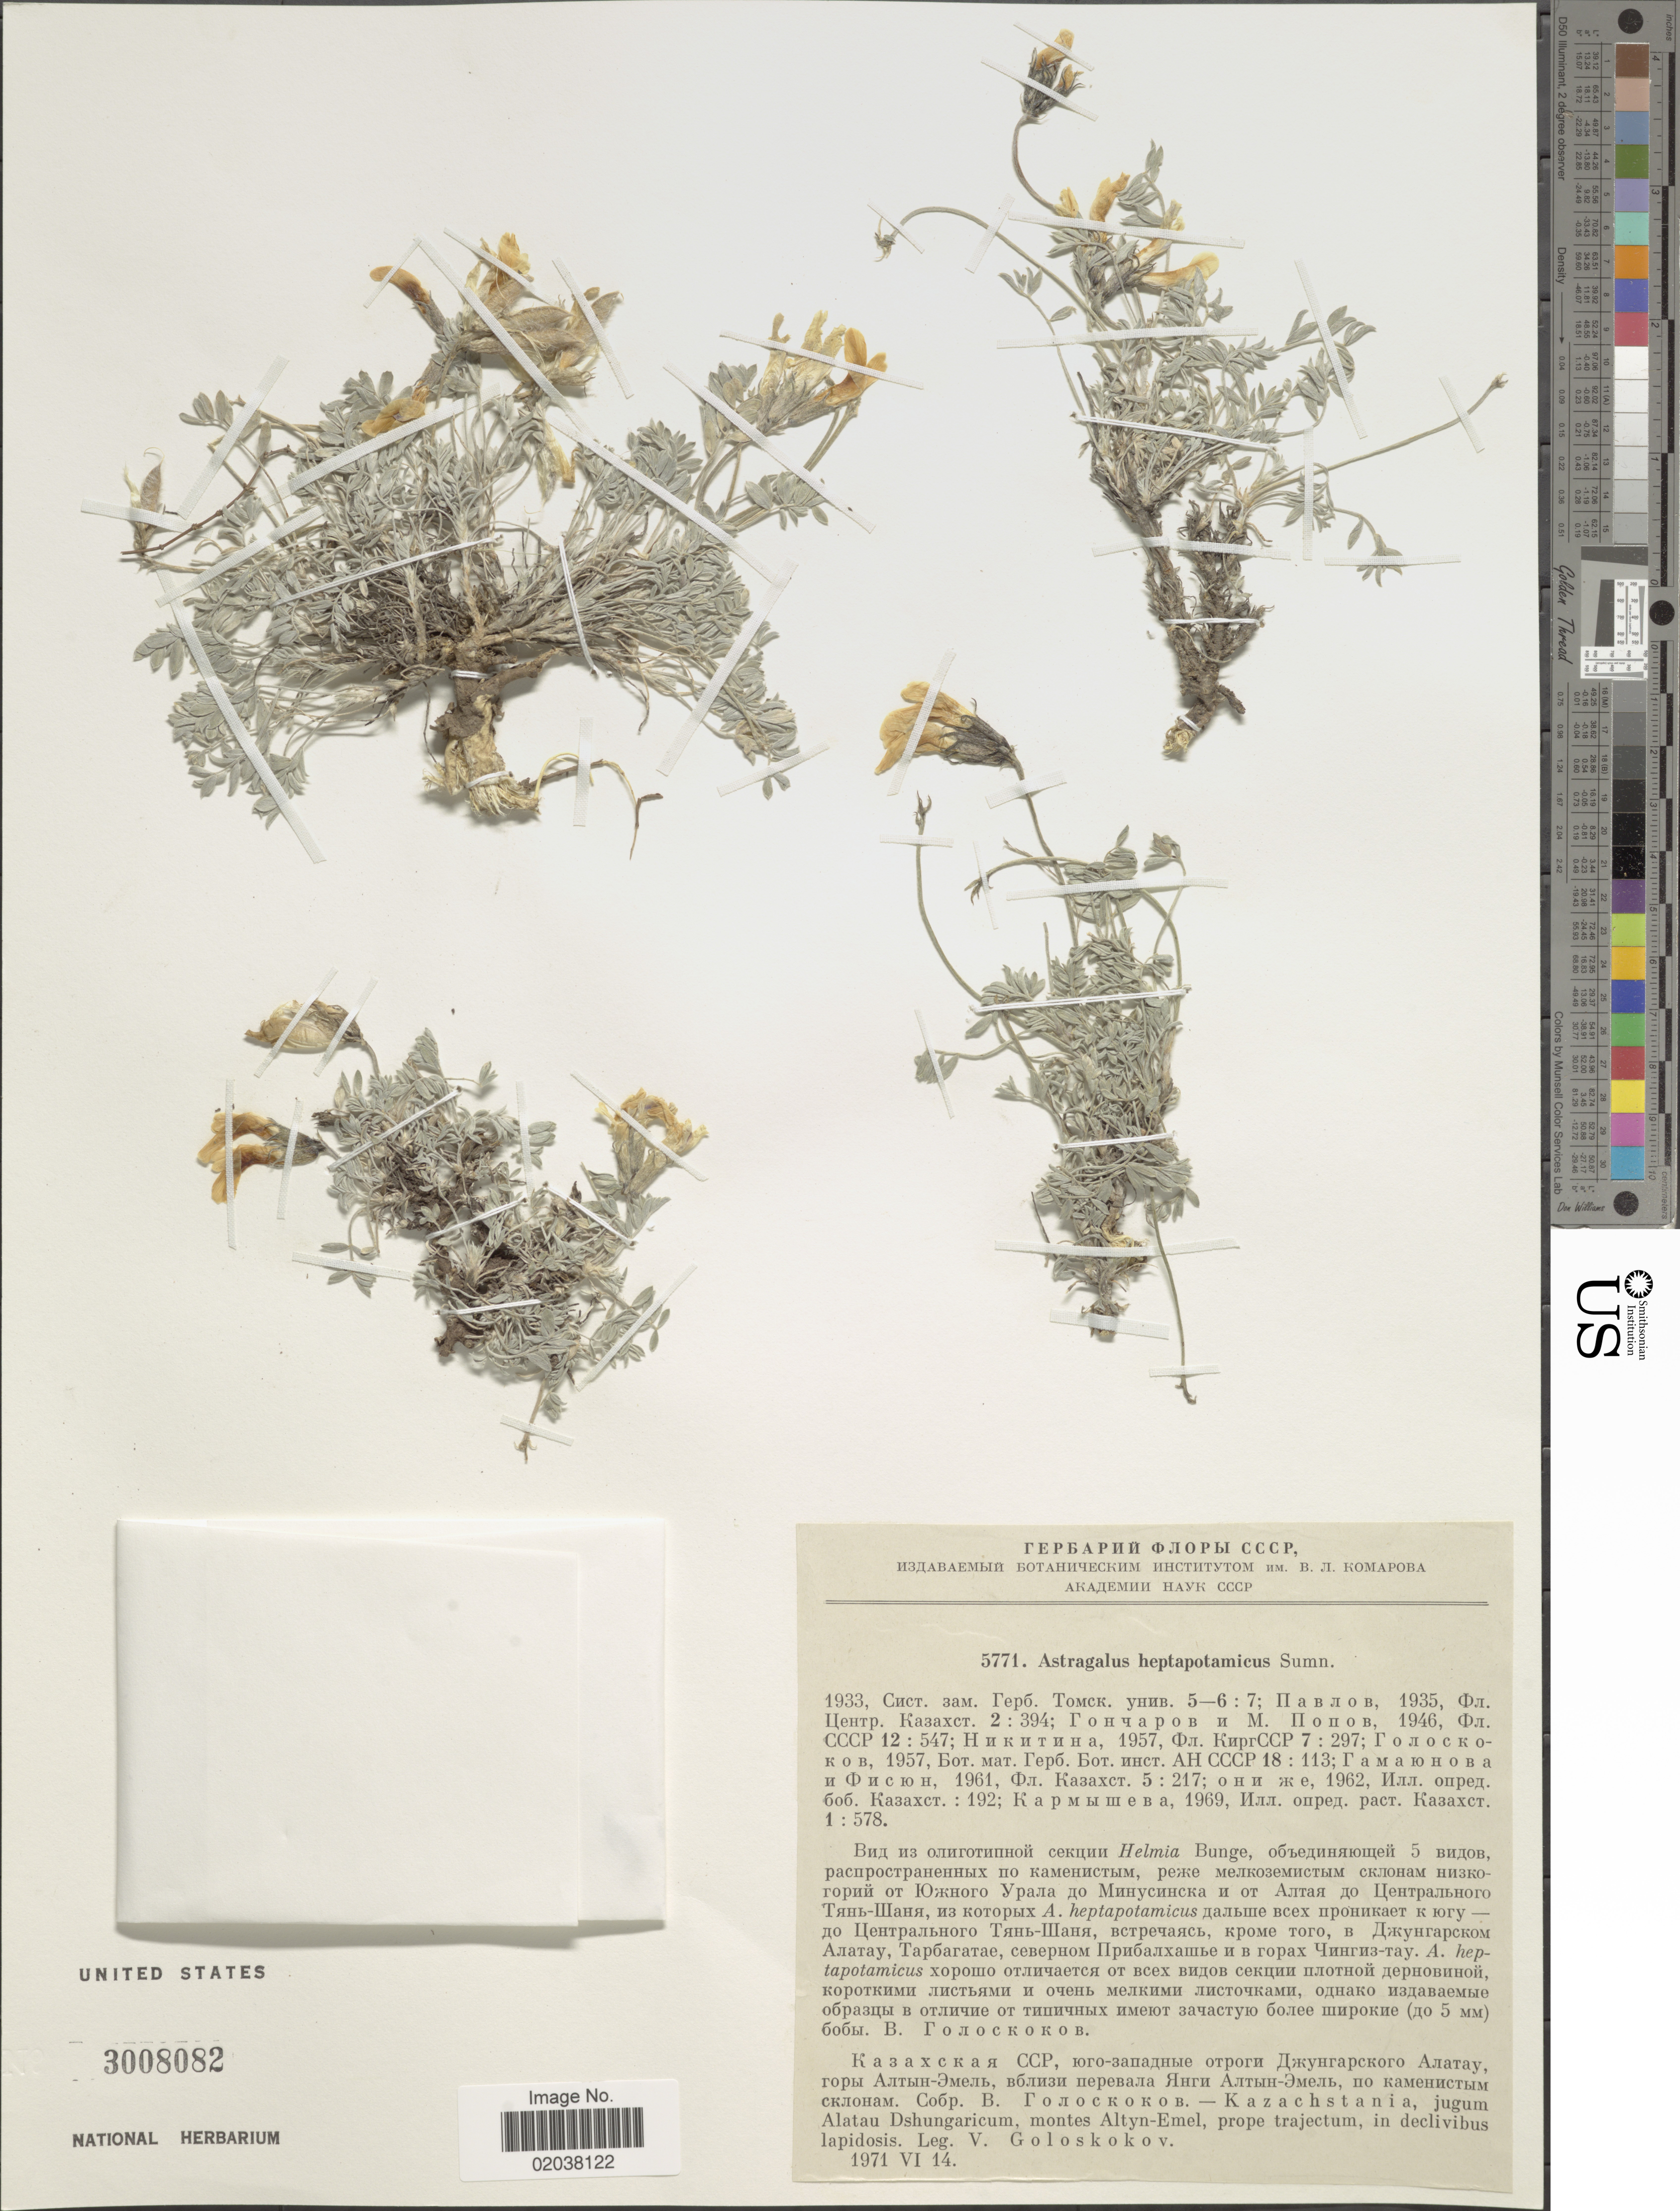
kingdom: Plantae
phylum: Tracheophyta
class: Magnoliopsida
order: Fabales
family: Fabaceae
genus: Astragalus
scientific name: Astragalus heptapotamicus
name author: Sumnev.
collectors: V. P. Goloskokov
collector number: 5771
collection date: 1971-06-14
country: Kazakhstan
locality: Kazachstania, jugum Alatau Dshungaricum, montes Altyn-emel, prope trajectum, in declivibus lapidosis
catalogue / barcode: US 3008082